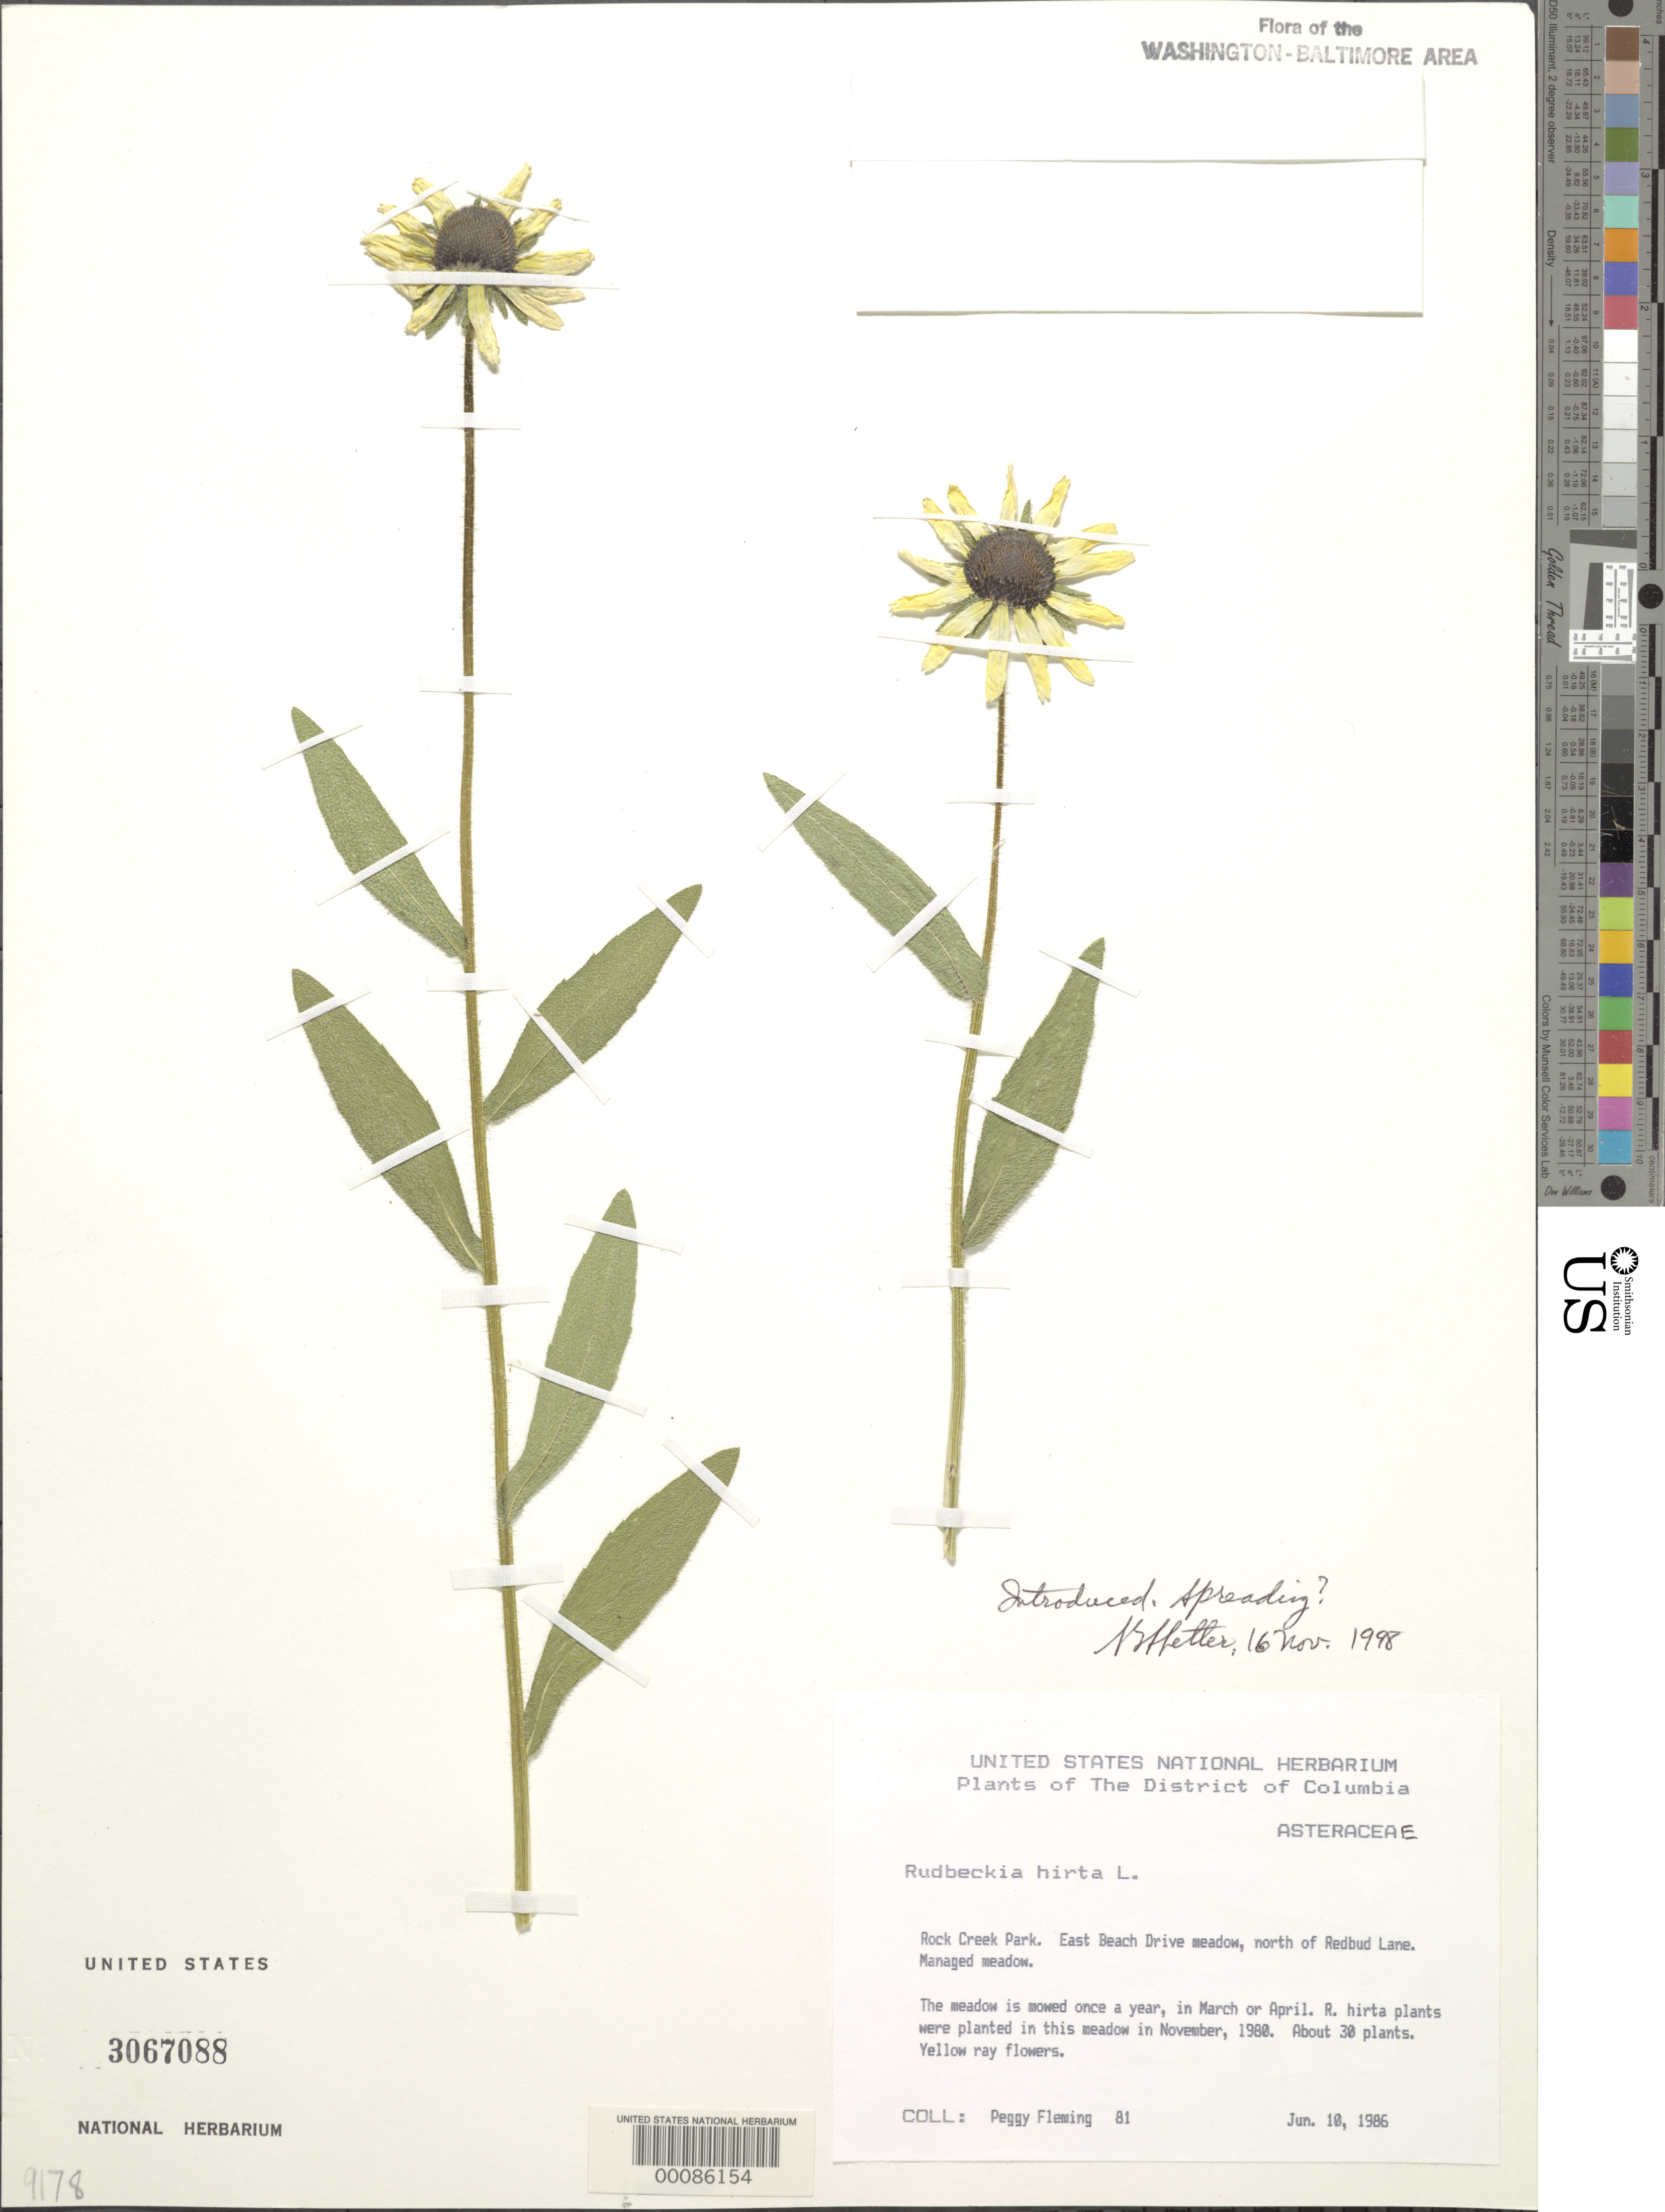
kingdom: Plantae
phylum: Tracheophyta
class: Magnoliopsida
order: Asterales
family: Asteraceae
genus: Rudbeckia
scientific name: Rudbeckia hirta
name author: L.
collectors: P. Fleming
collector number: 81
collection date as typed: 10 Jun 1986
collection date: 1986-06-10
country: United States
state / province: District of Columbia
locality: Rock Creek Park east Beech Drive meadow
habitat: Managed meadow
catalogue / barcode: US 3067088